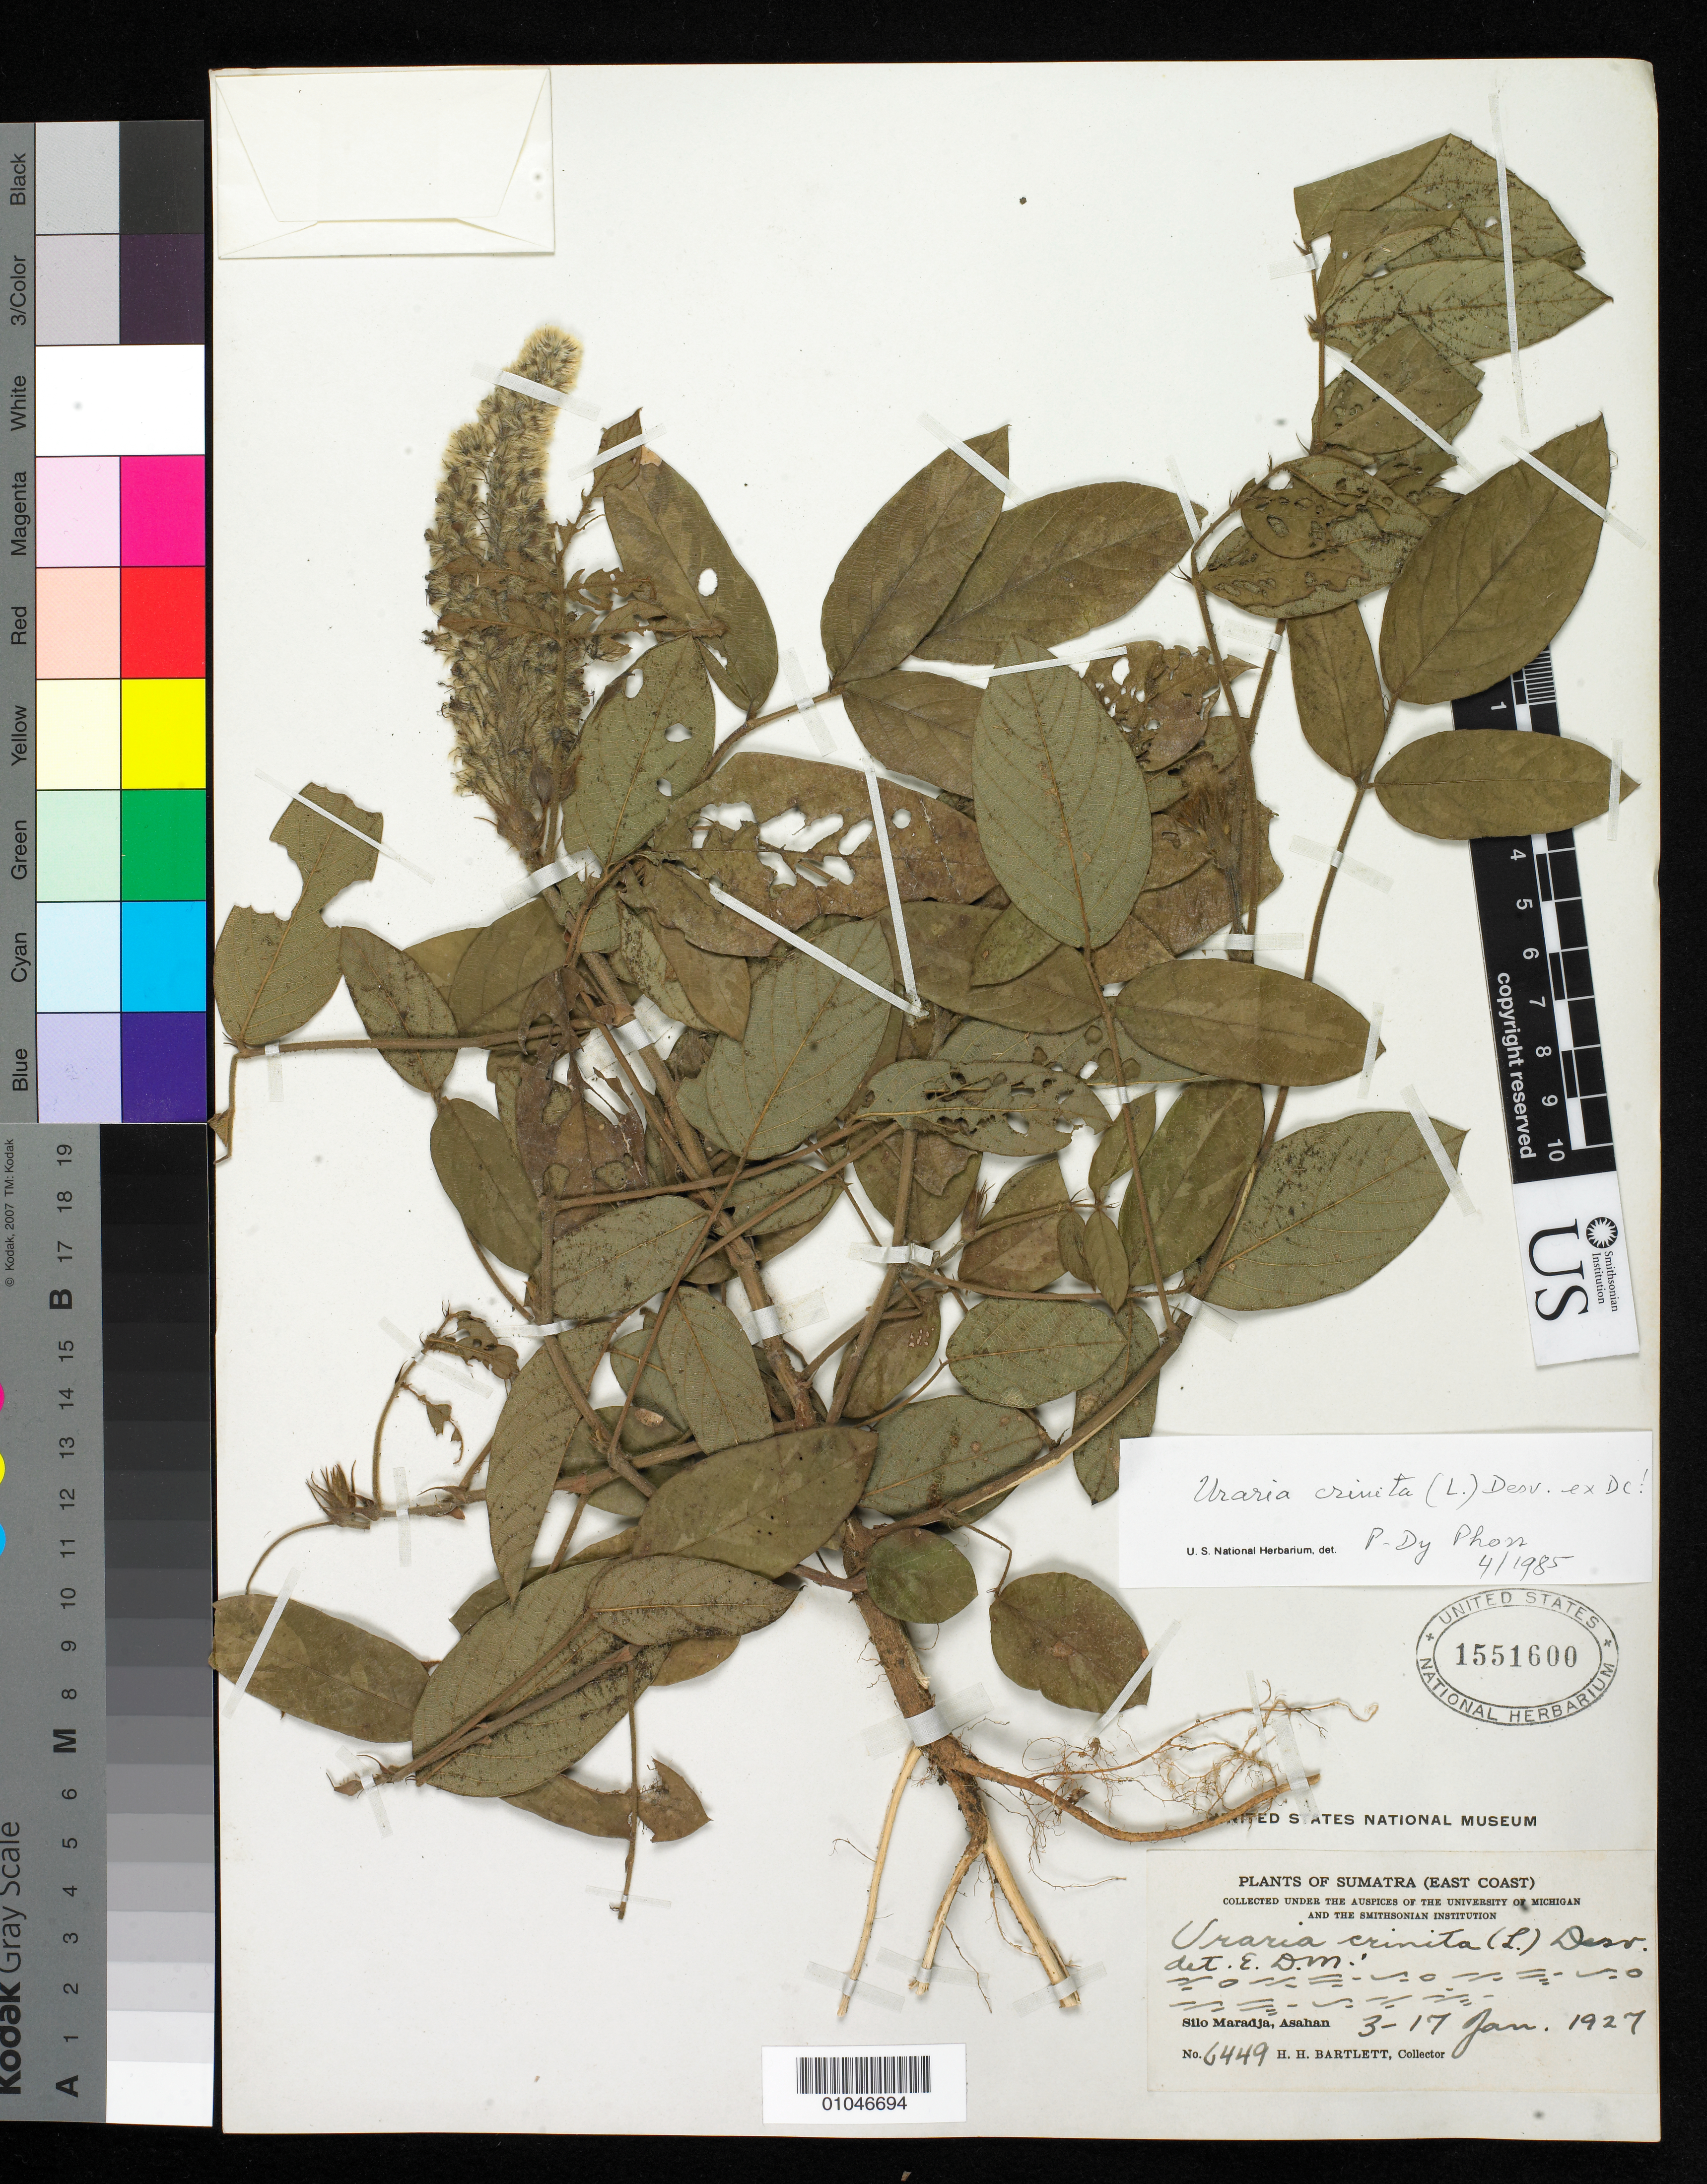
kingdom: Plantae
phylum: Tracheophyta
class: Magnoliopsida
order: Fabales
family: Fabaceae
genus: Uraria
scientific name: Uraria crinita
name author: (L.) Desv.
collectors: H. H. Bartlett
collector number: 6449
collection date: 1927-01-03/1927-01-17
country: Indonesia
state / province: Sumatra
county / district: Sumatera Utara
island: Sumatra I.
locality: (East Coast) Silo Maradja, Asahan, Sumatra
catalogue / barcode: US 1551600